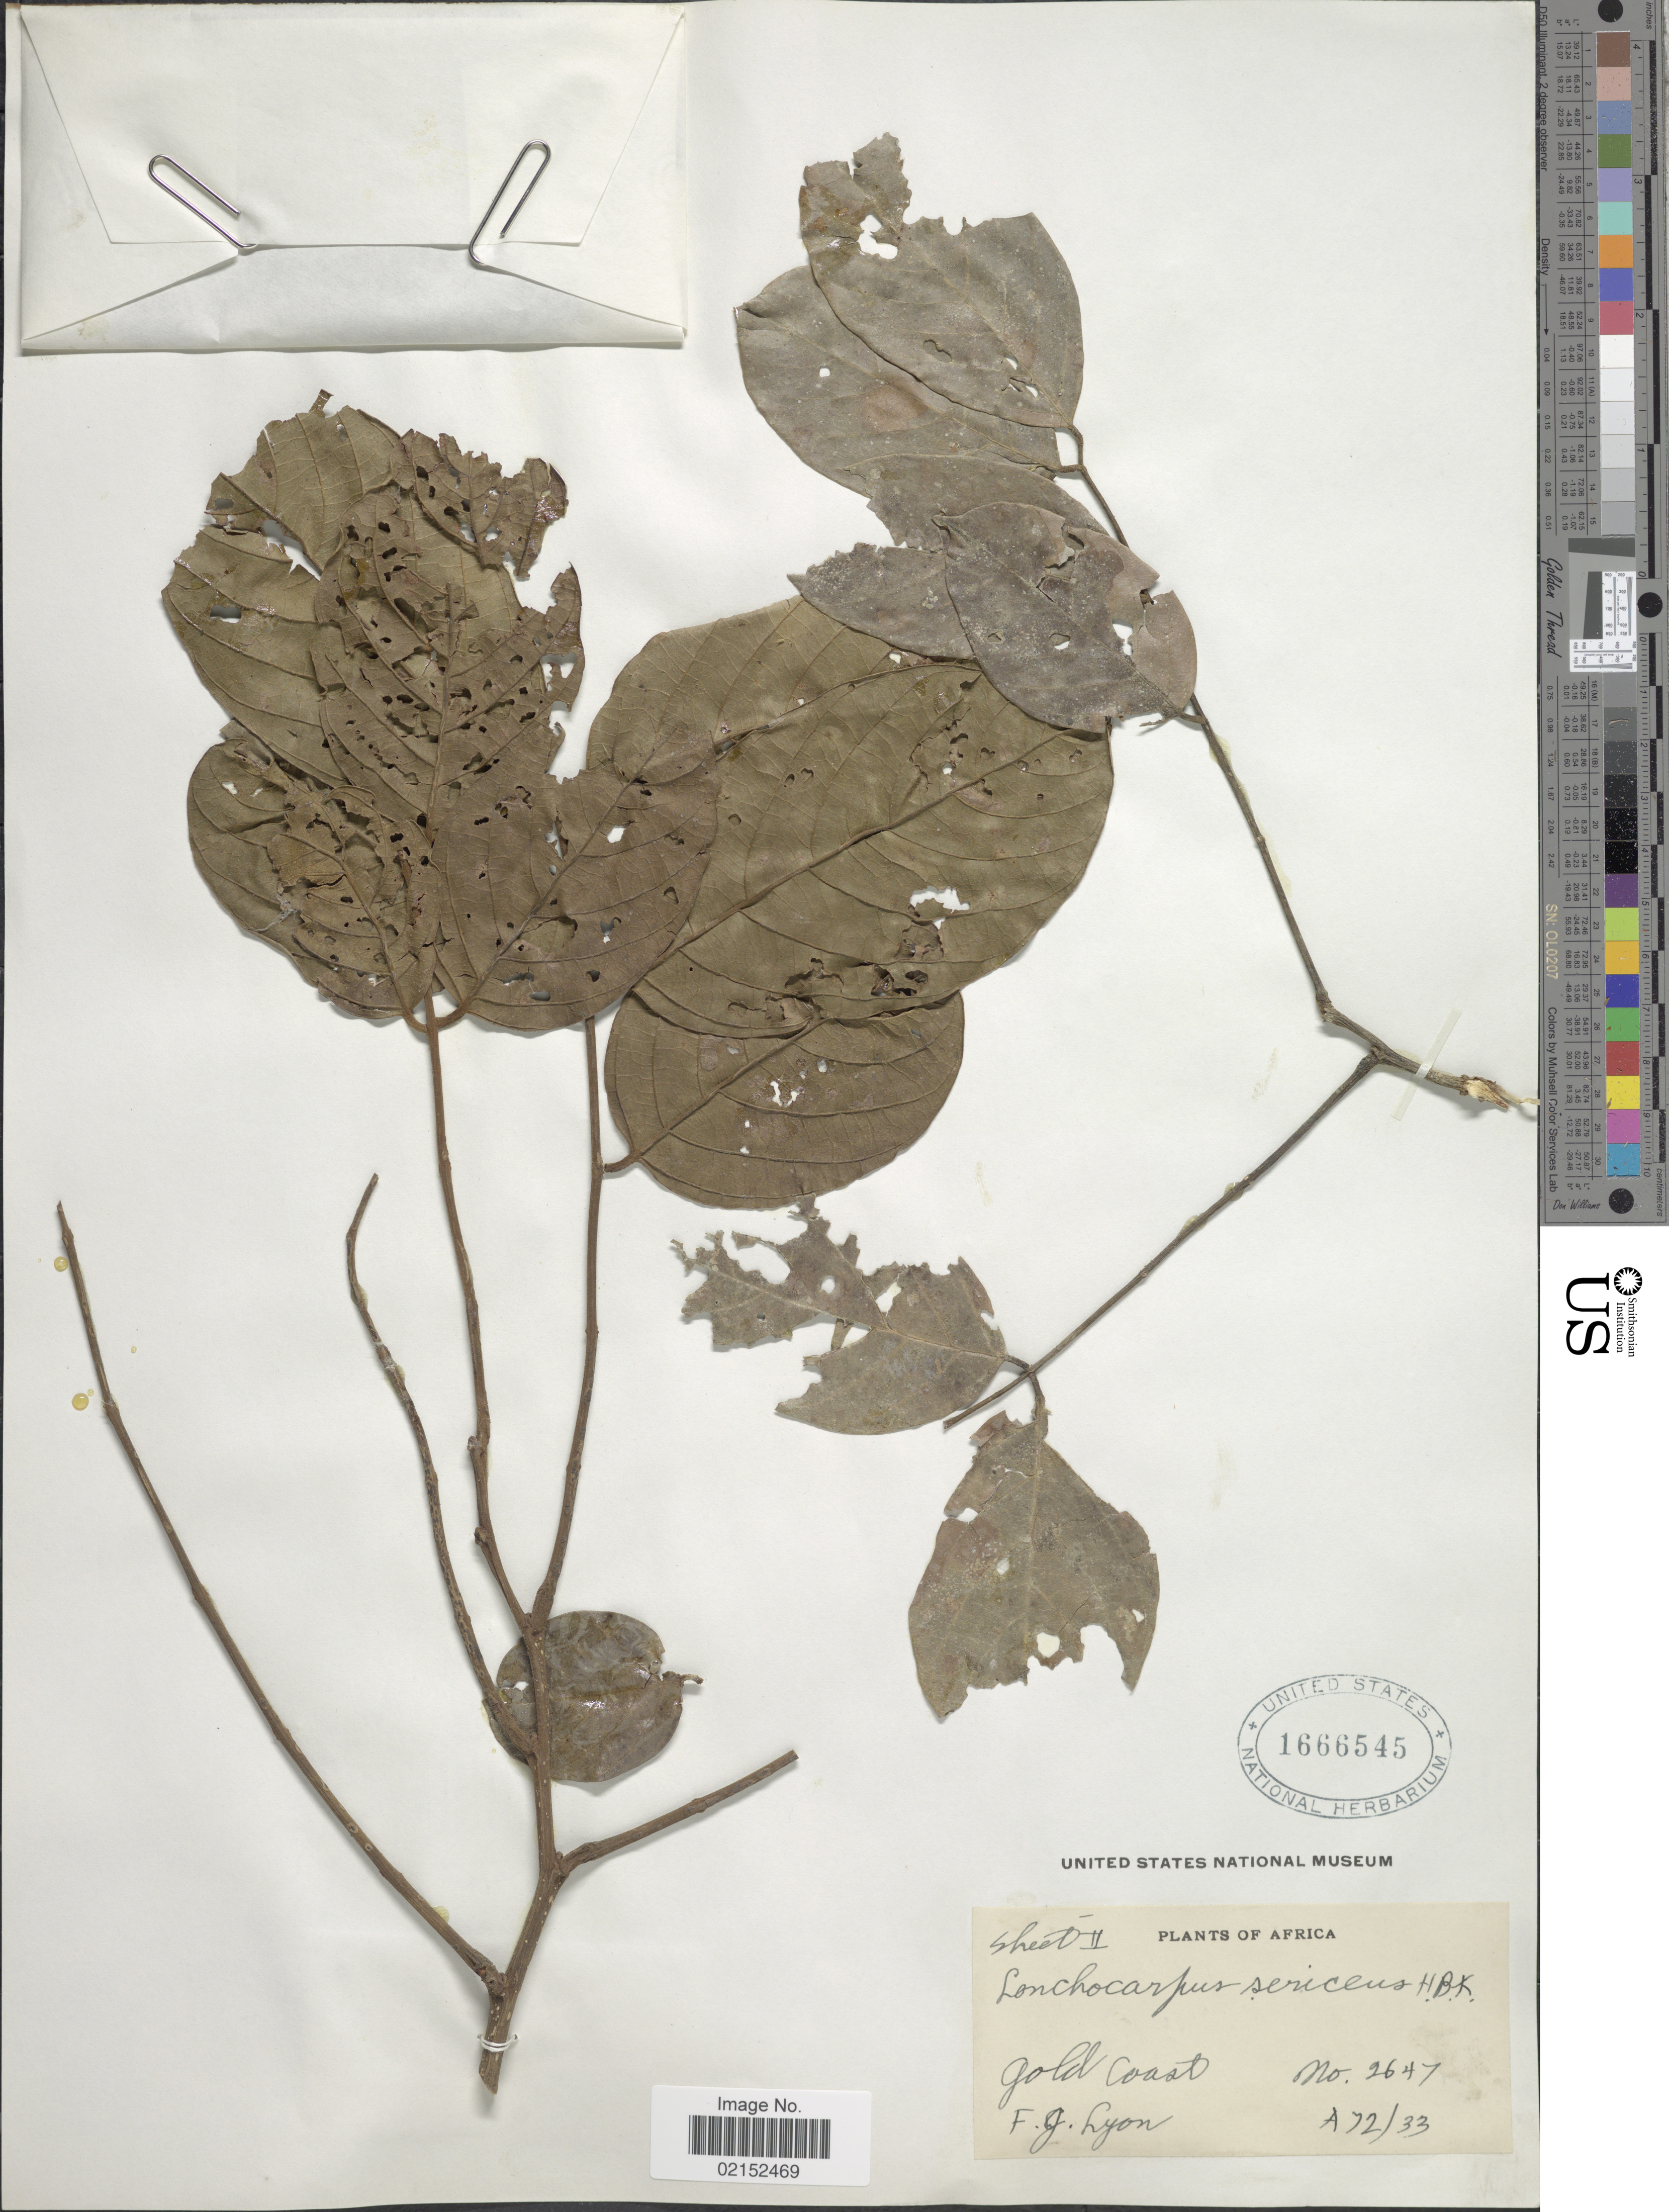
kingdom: Plantae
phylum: Tracheophyta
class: Magnoliopsida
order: Fabales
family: Fabaceae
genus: Lonchocarpus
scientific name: Lonchocarpus sericeus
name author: (Poir.) Kunth ex DC.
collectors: F. Lyon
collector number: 2647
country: Ghana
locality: Gold Coast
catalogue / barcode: US 1666545